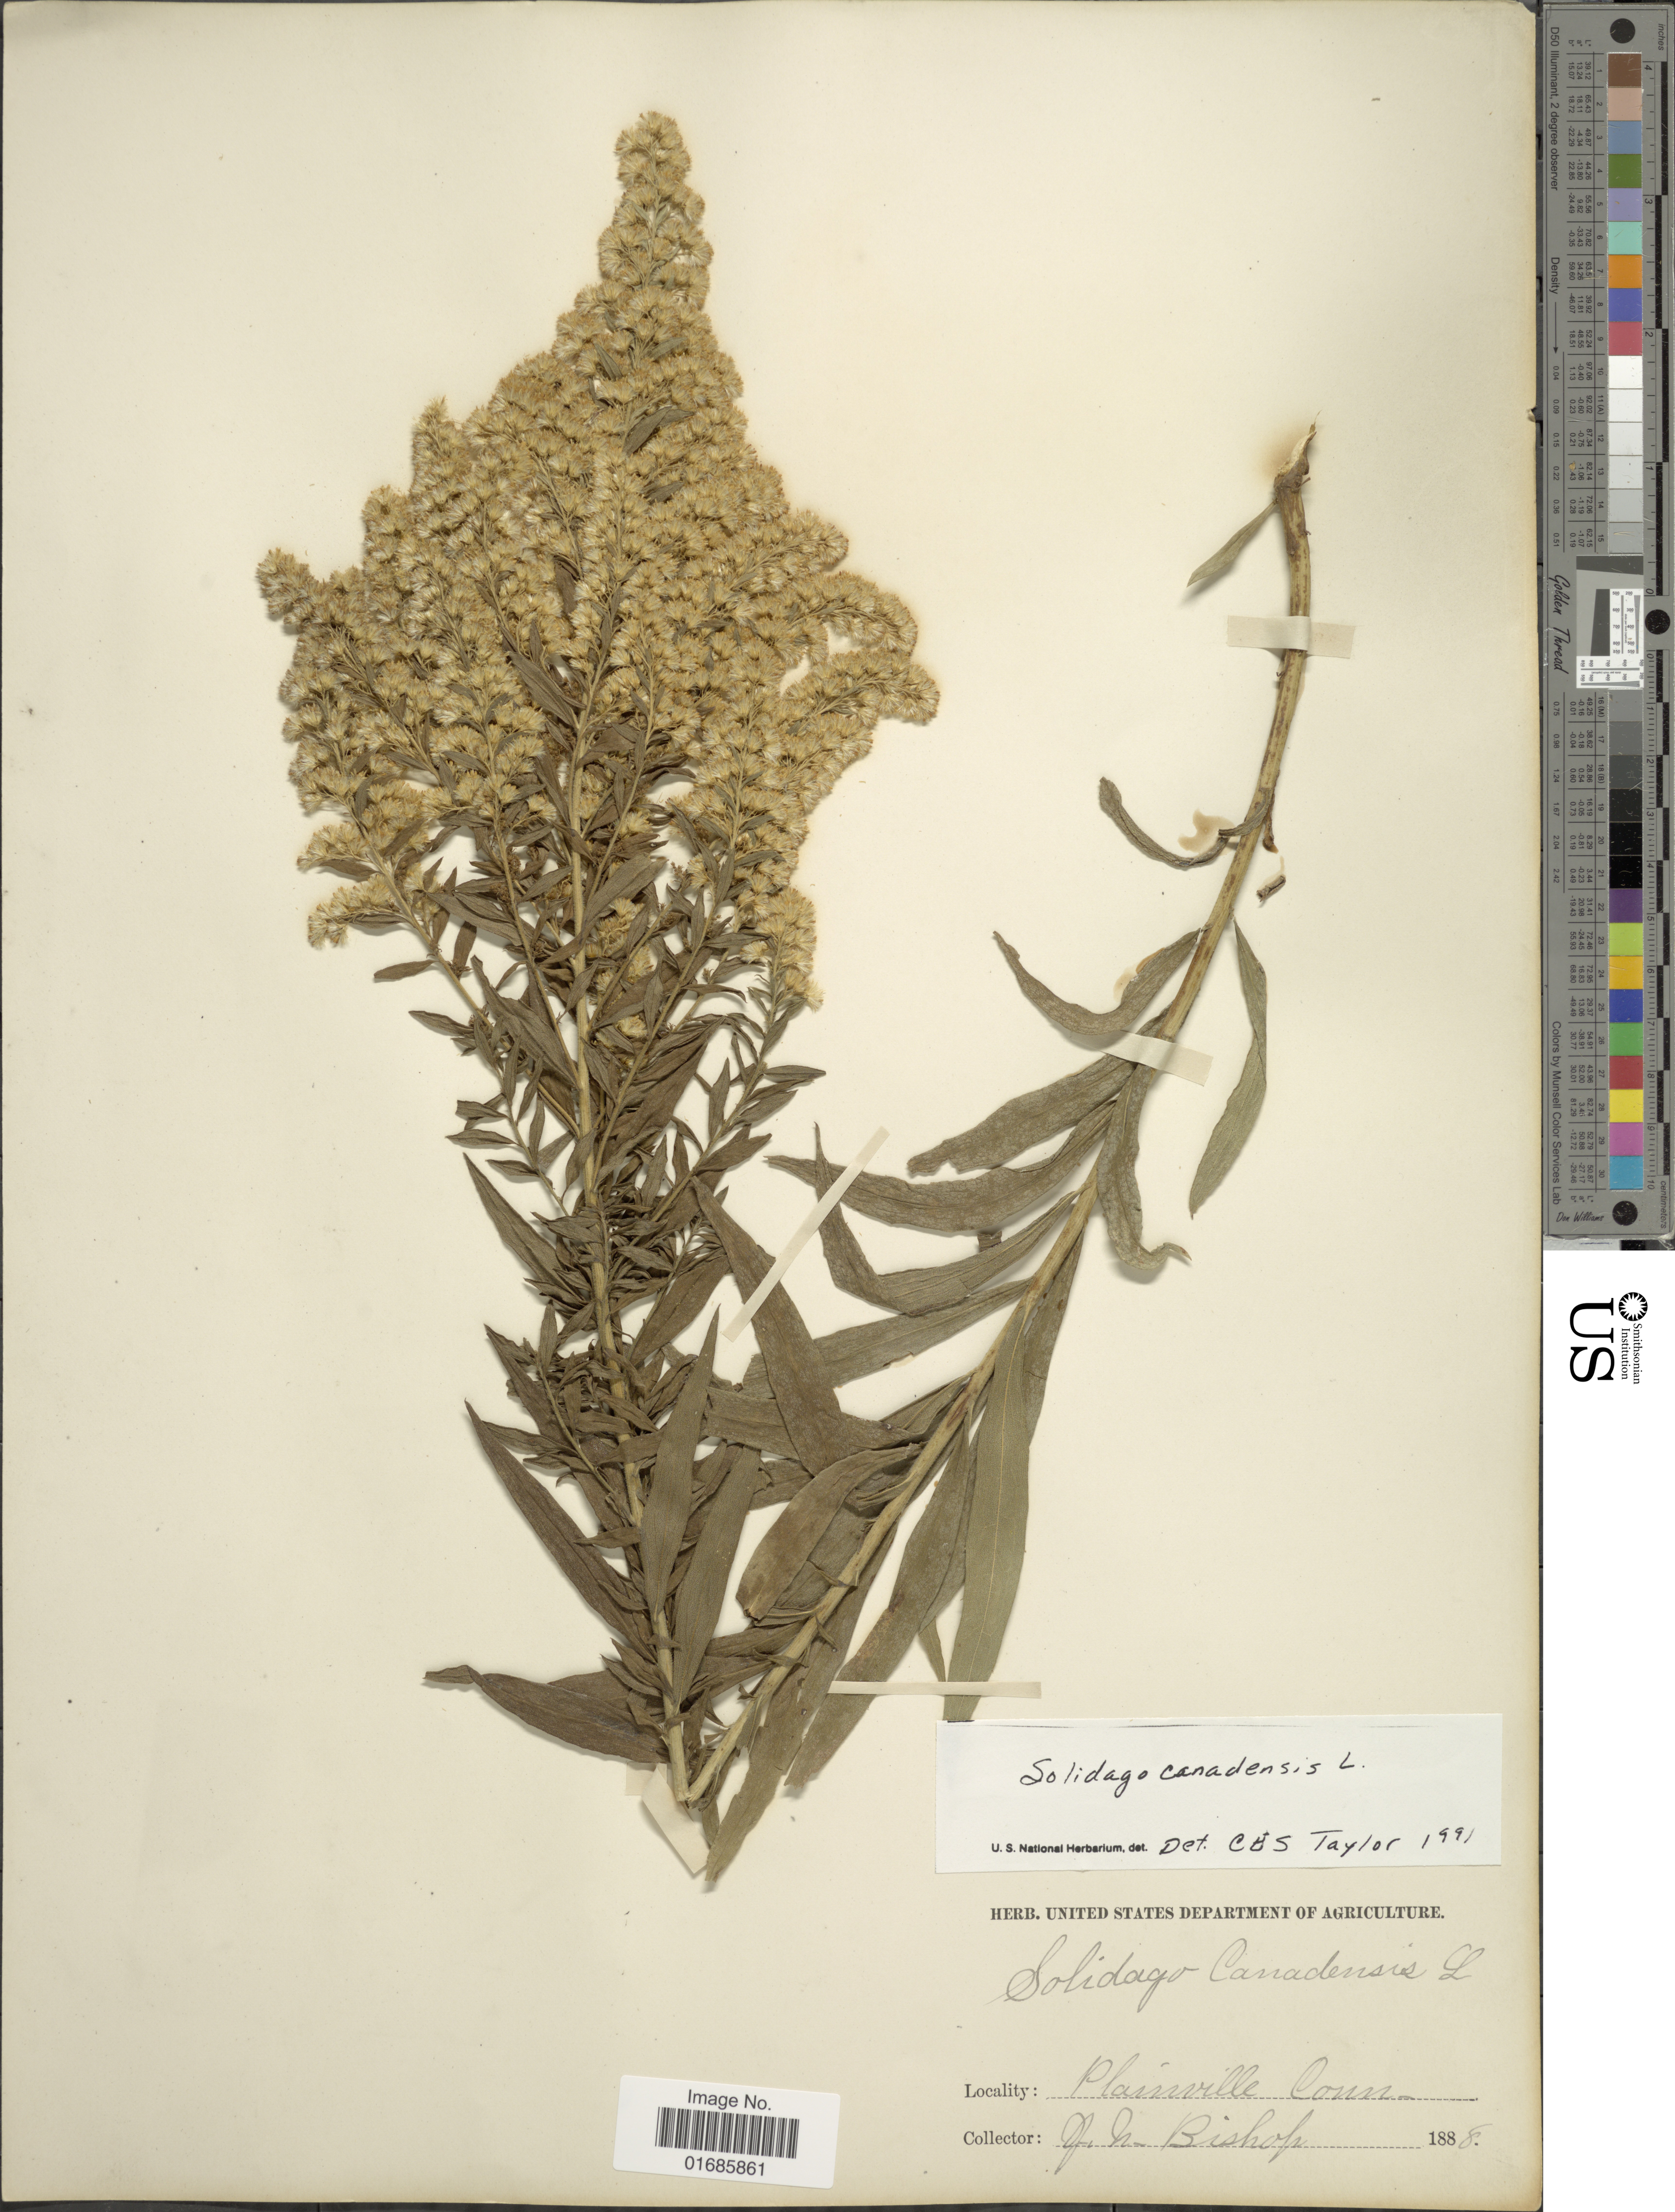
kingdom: Plantae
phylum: Tracheophyta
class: Magnoliopsida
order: Asterales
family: Asteraceae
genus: Solidago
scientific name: Solidago canadensis var. scabra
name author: (Muhl. ex Willd.) Torr. & A. Gray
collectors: G. N. Bishop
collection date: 1888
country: United States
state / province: Connecticut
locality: Plainville, Conn.